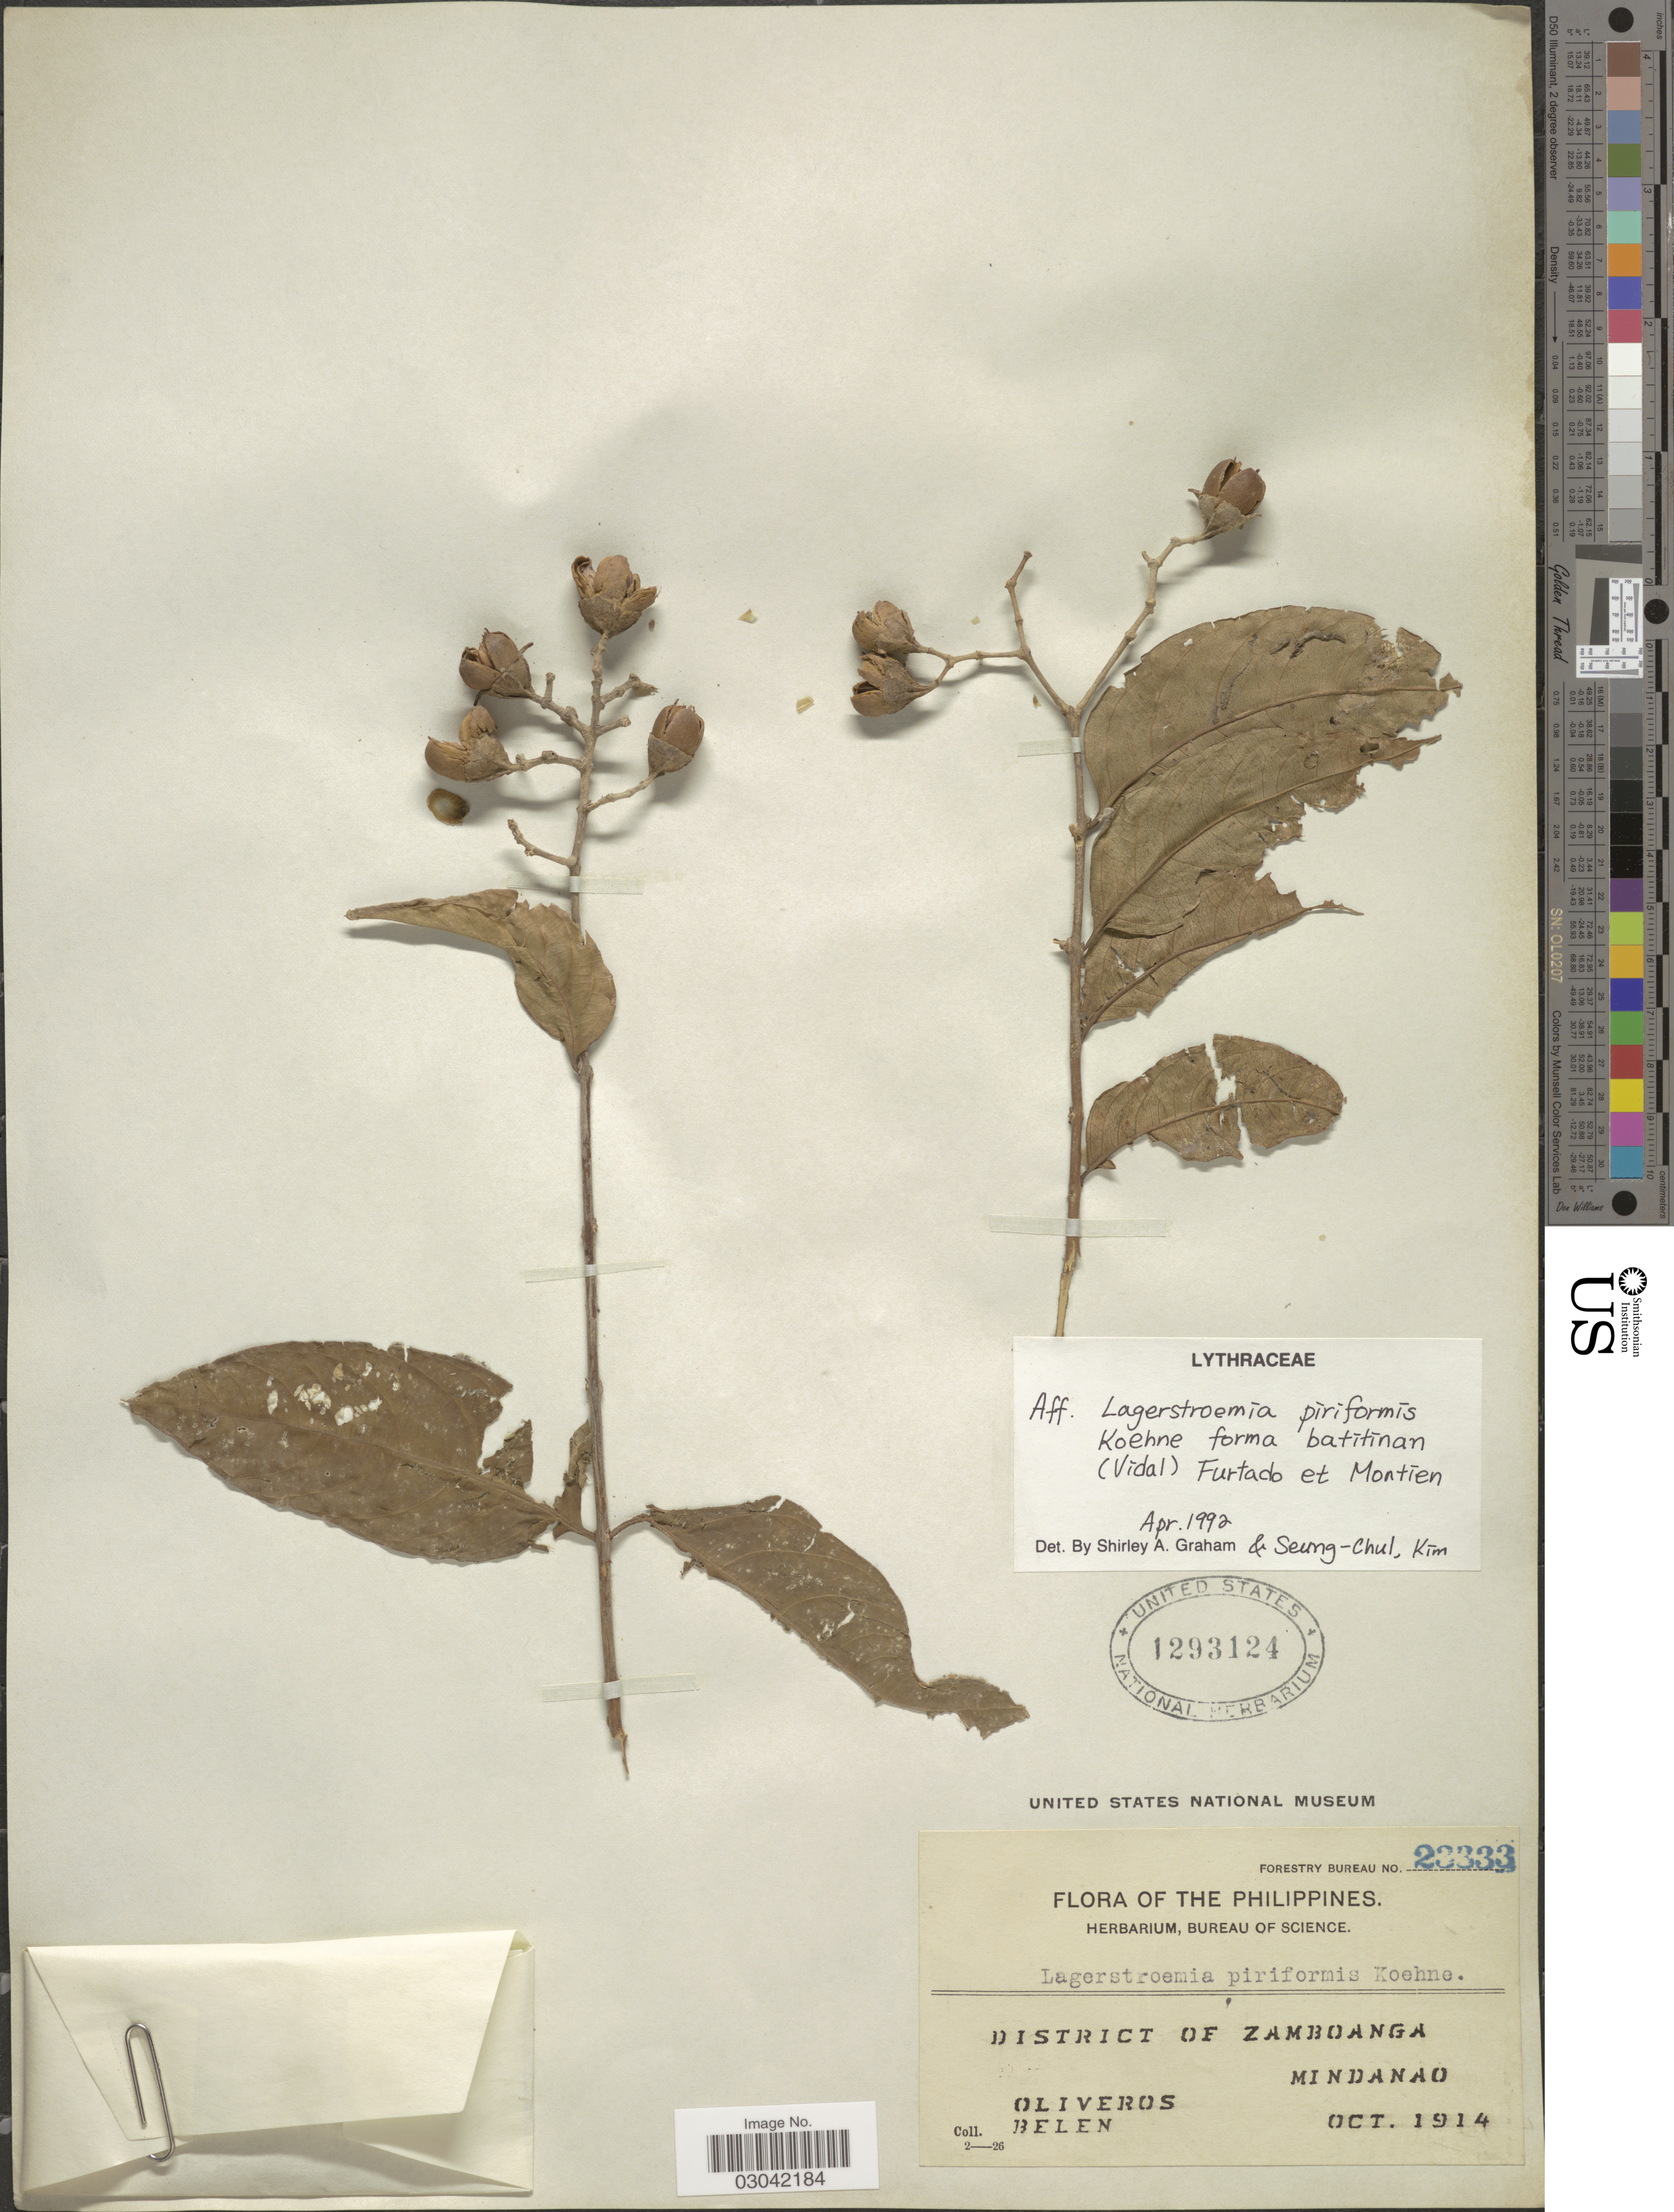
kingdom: Plantae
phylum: Tracheophyta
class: Magnoliopsida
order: Myrtales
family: Lythraceae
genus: Lagerstroemia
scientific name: Lagerstroemia piriformis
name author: Koehne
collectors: Oliveros & Belen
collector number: Forestry Bureau 23333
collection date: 1914-10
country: Philippines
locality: District of Zamboanga, Mindanao.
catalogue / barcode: US 1293124